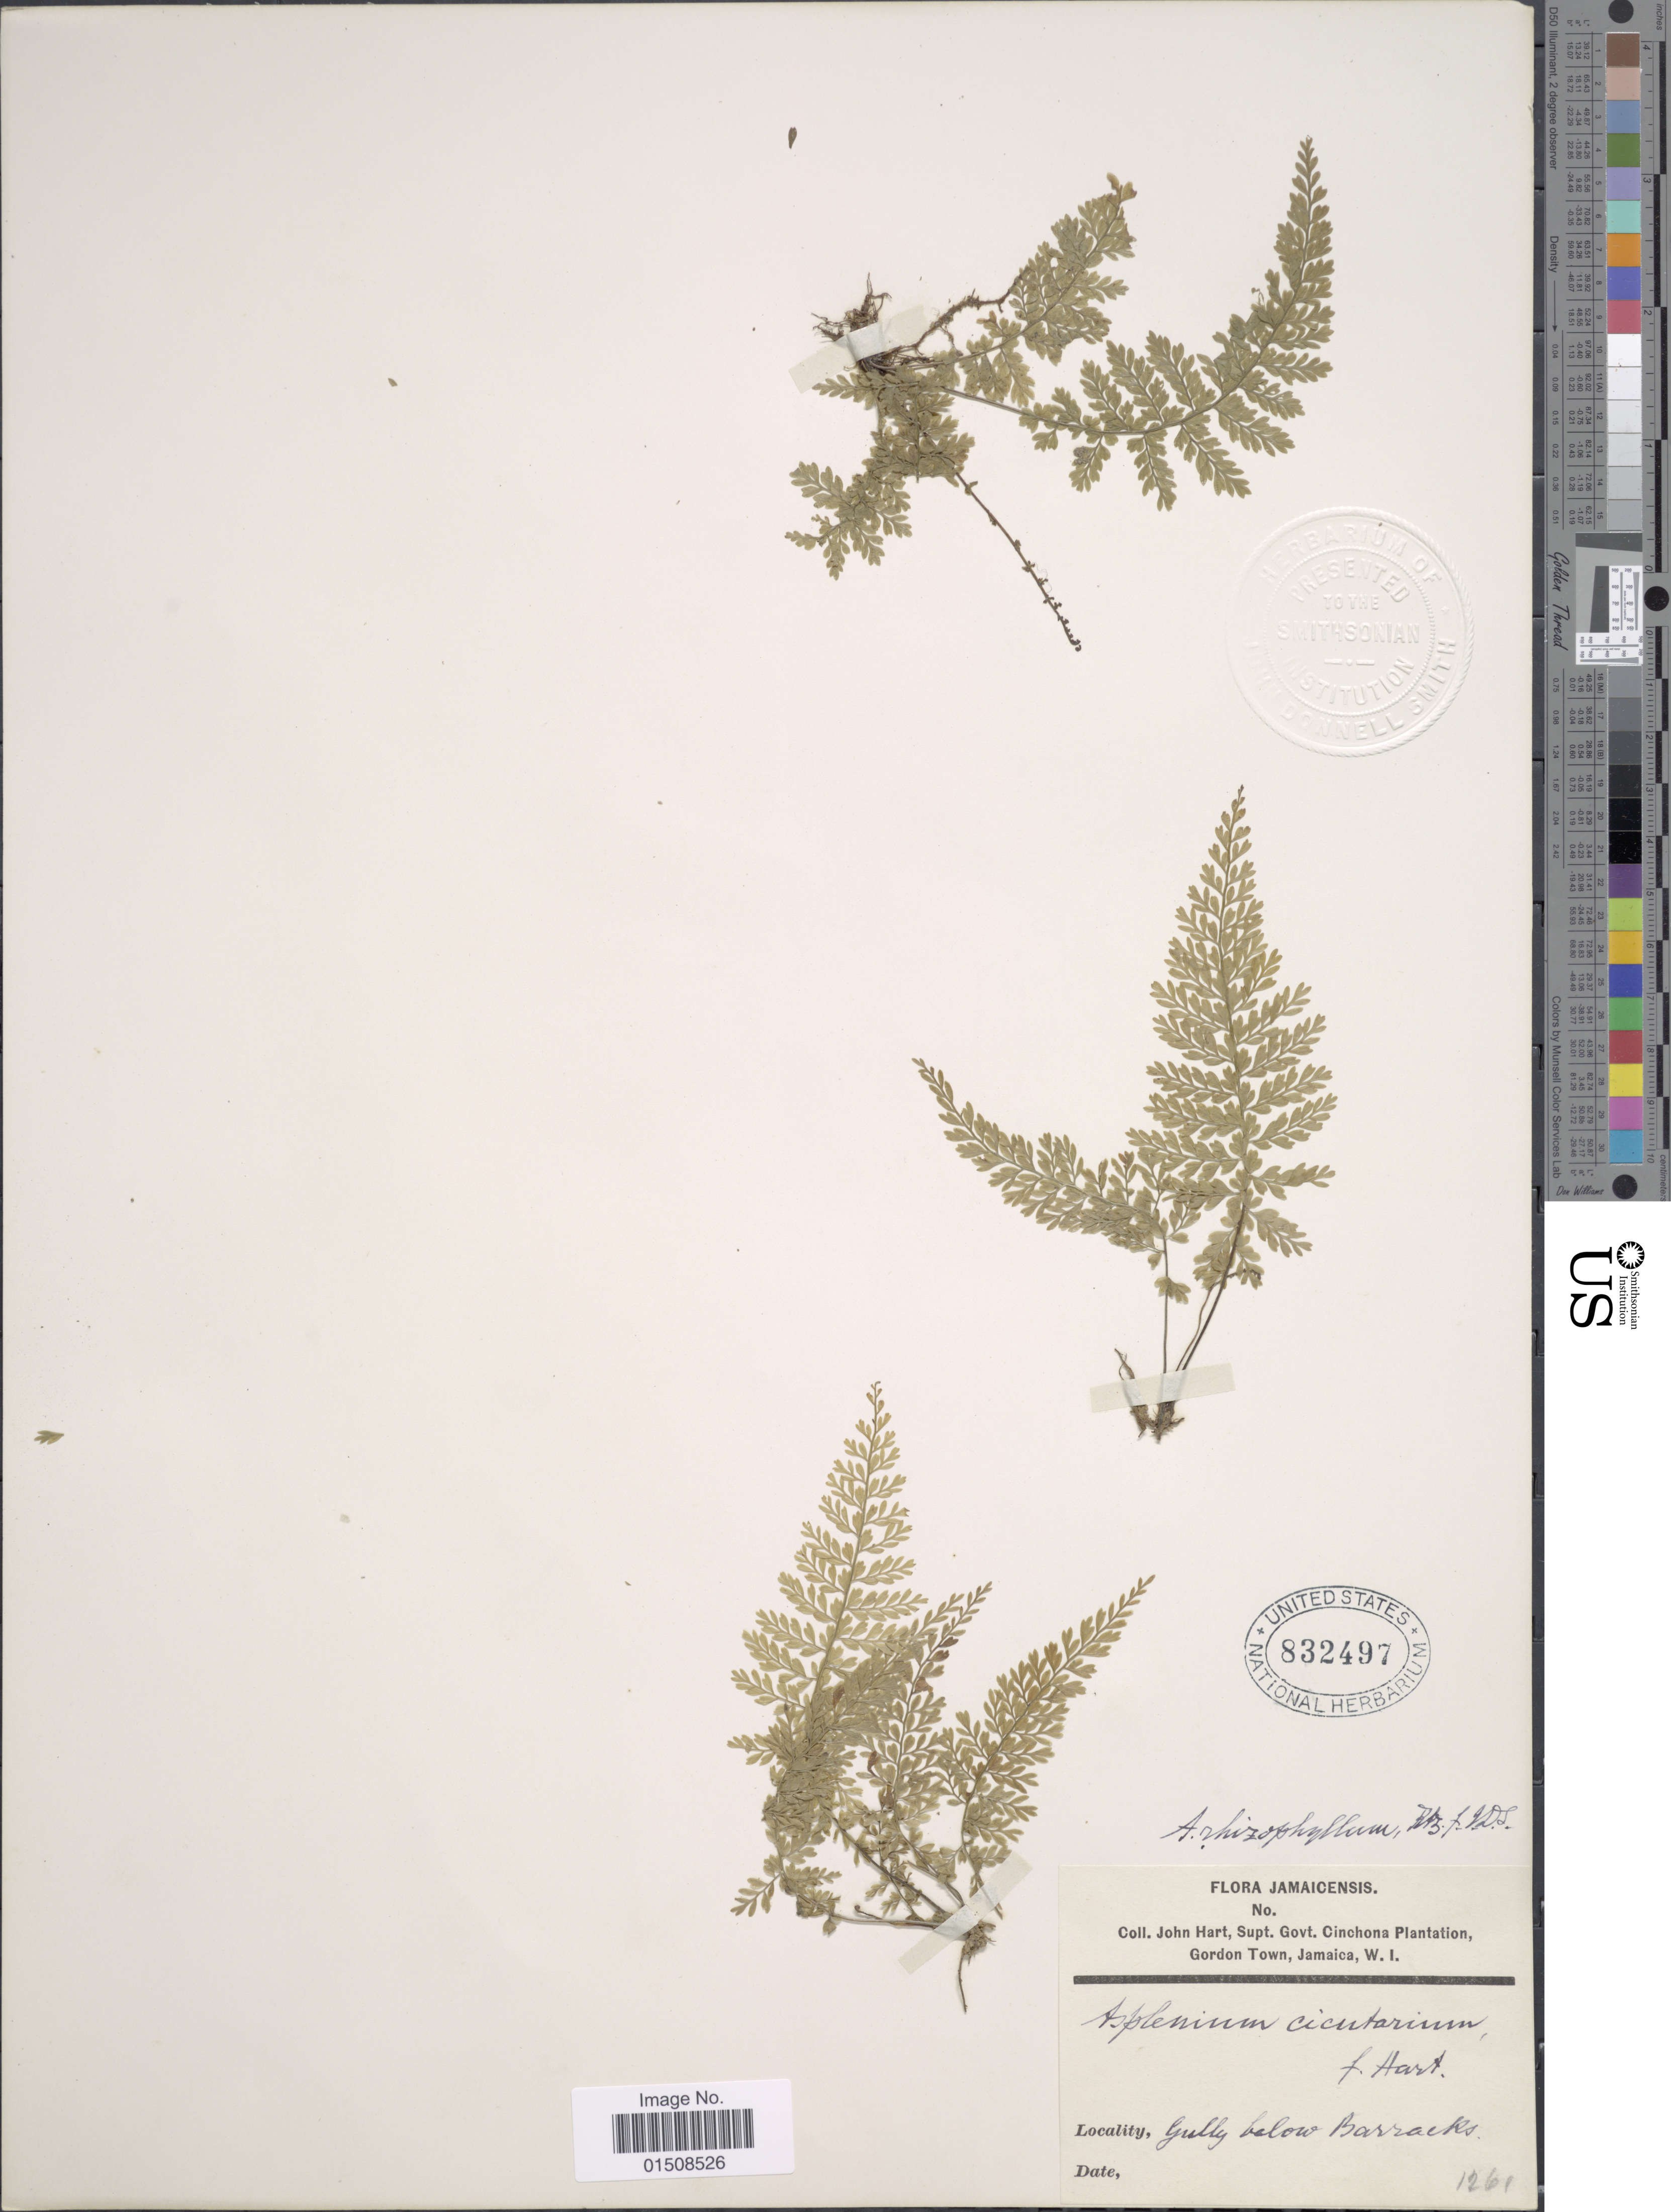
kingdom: Plantae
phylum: Tracheophyta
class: Polypodiopsida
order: Polypodiales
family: Aspleniaceae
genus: Asplenium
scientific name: Asplenium cristatum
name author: Lam.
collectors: J. H. Hart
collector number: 1261*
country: Jamaica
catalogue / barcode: US 832497